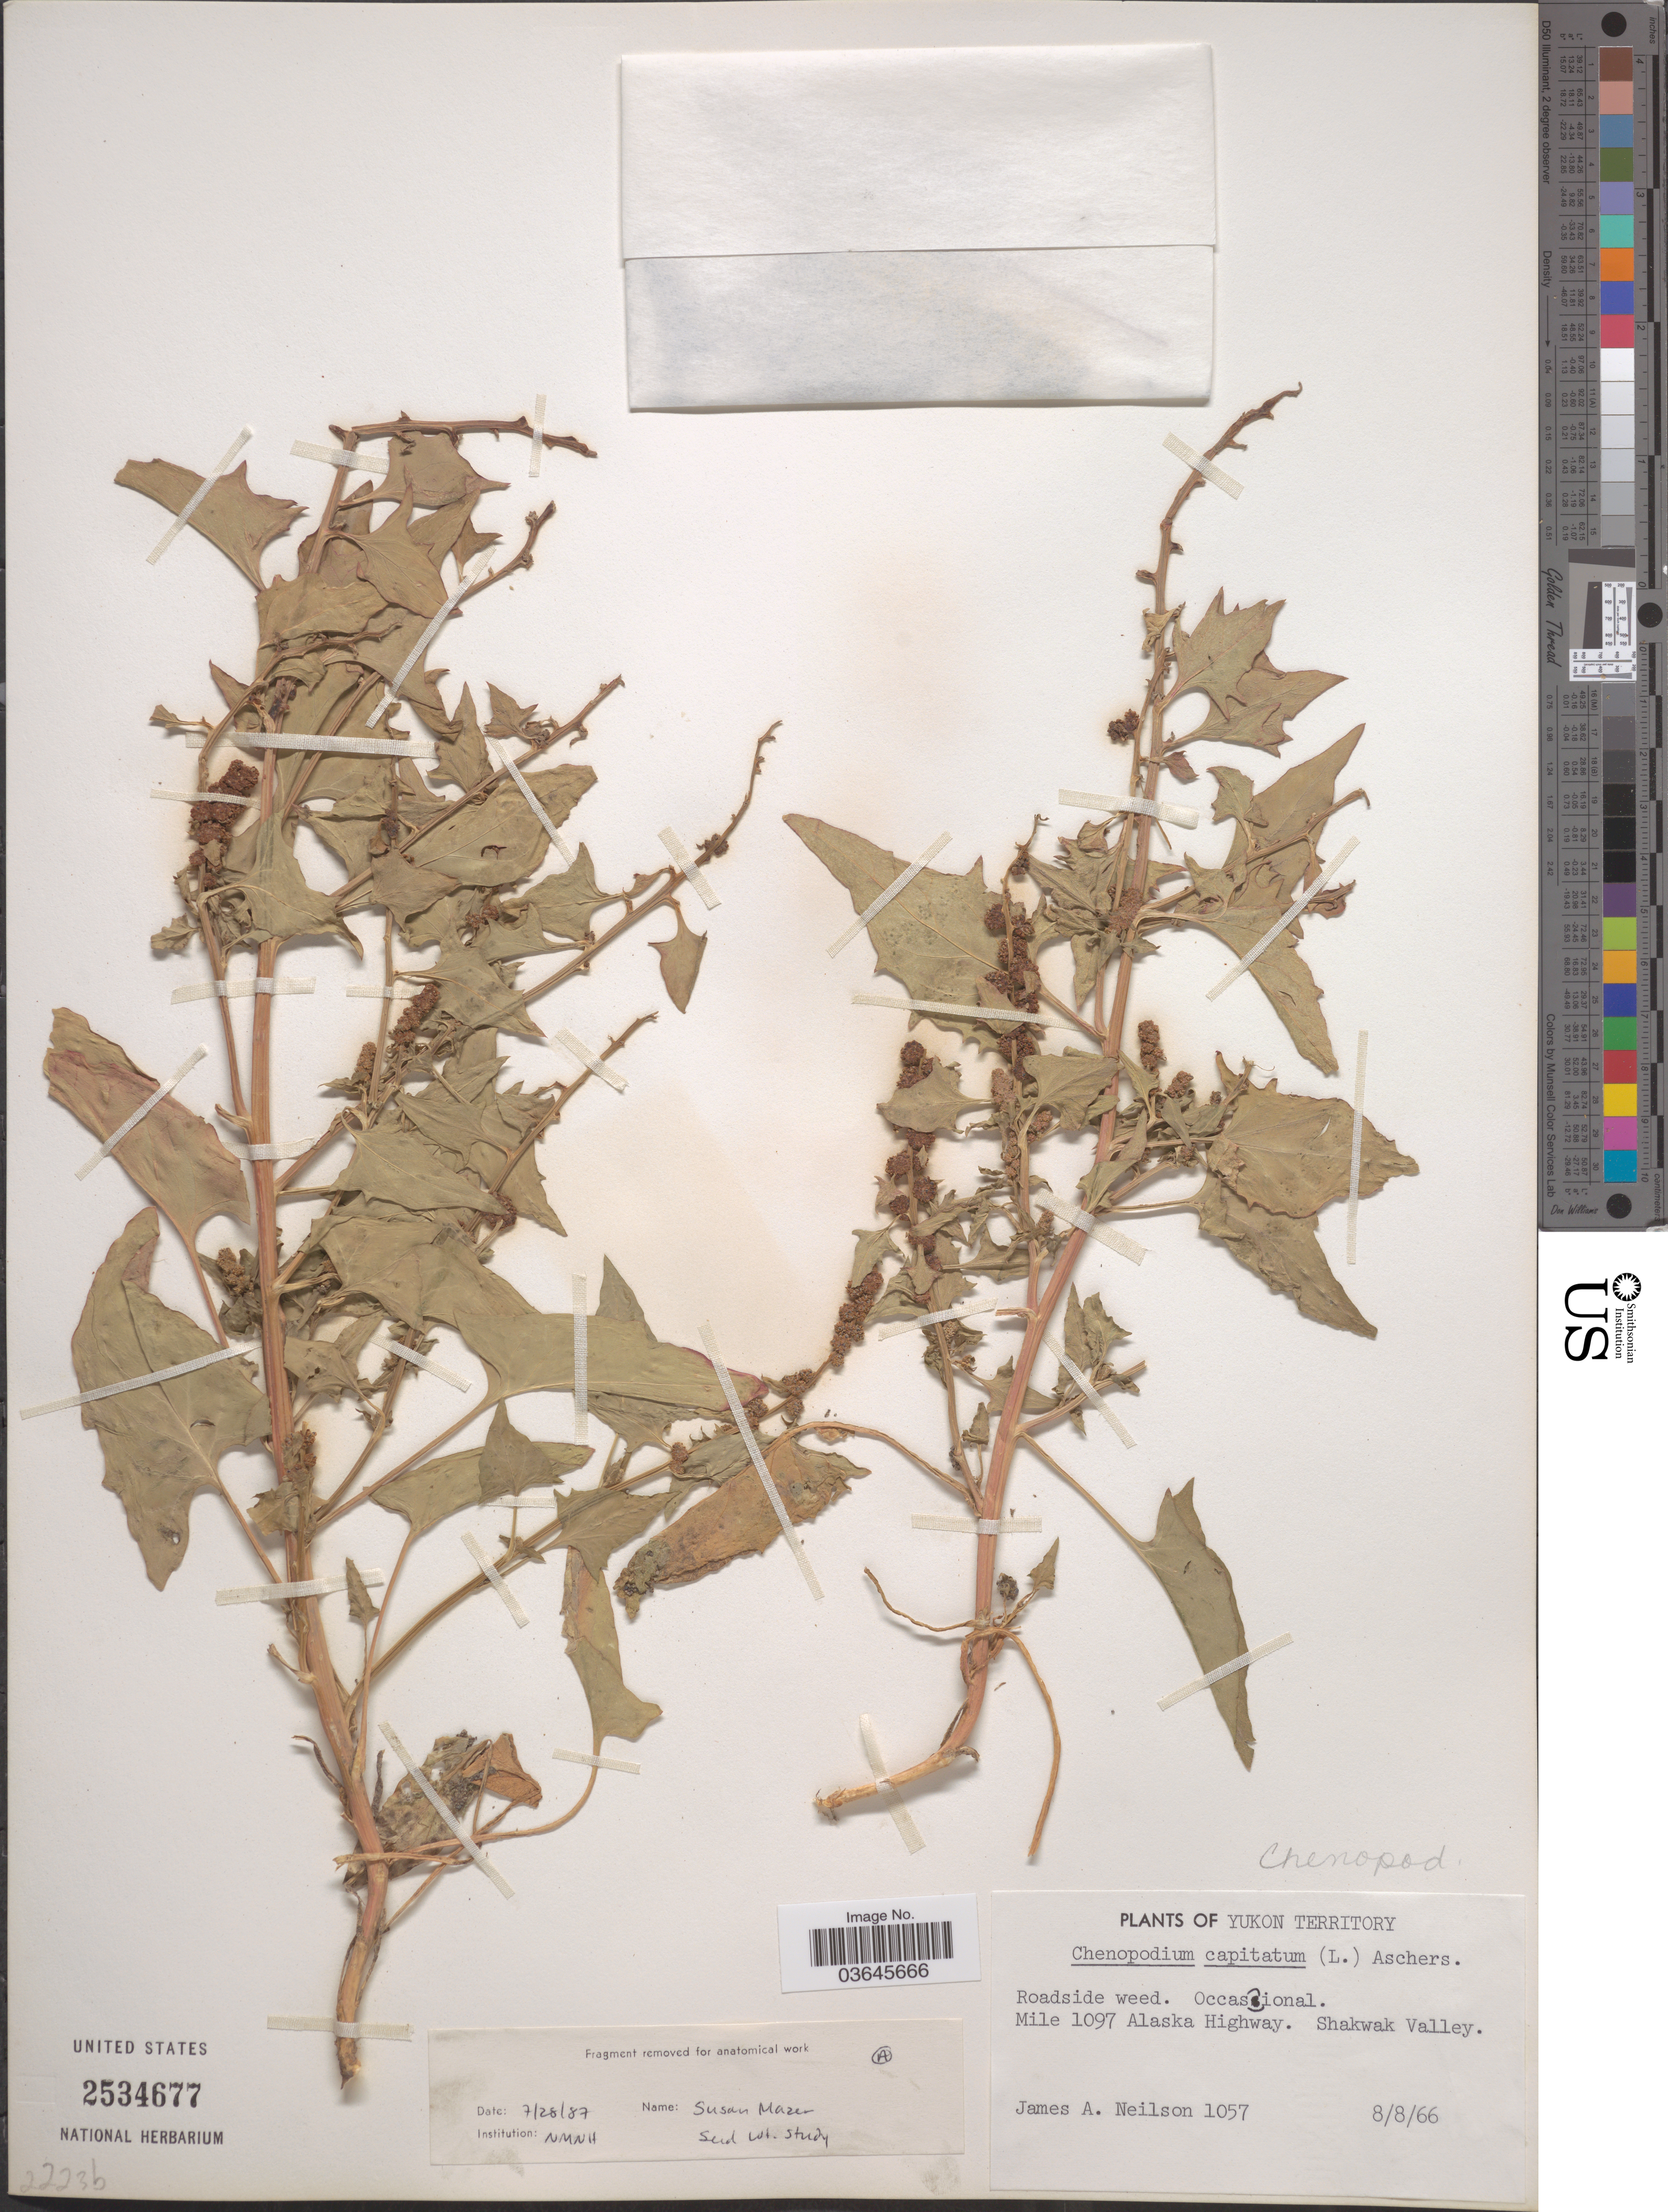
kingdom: Plantae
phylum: Tracheophyta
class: Magnoliopsida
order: Caryophyllales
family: Amaranthaceae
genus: Blitum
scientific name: Blitum capitatum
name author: L.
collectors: J. Neilson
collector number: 1057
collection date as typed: Transcribed d/m/y: 8/8/66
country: Canada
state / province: Yukon Territory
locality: Mile 1097 Alaska Highway. Shakwak Valley.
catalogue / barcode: US 2534677